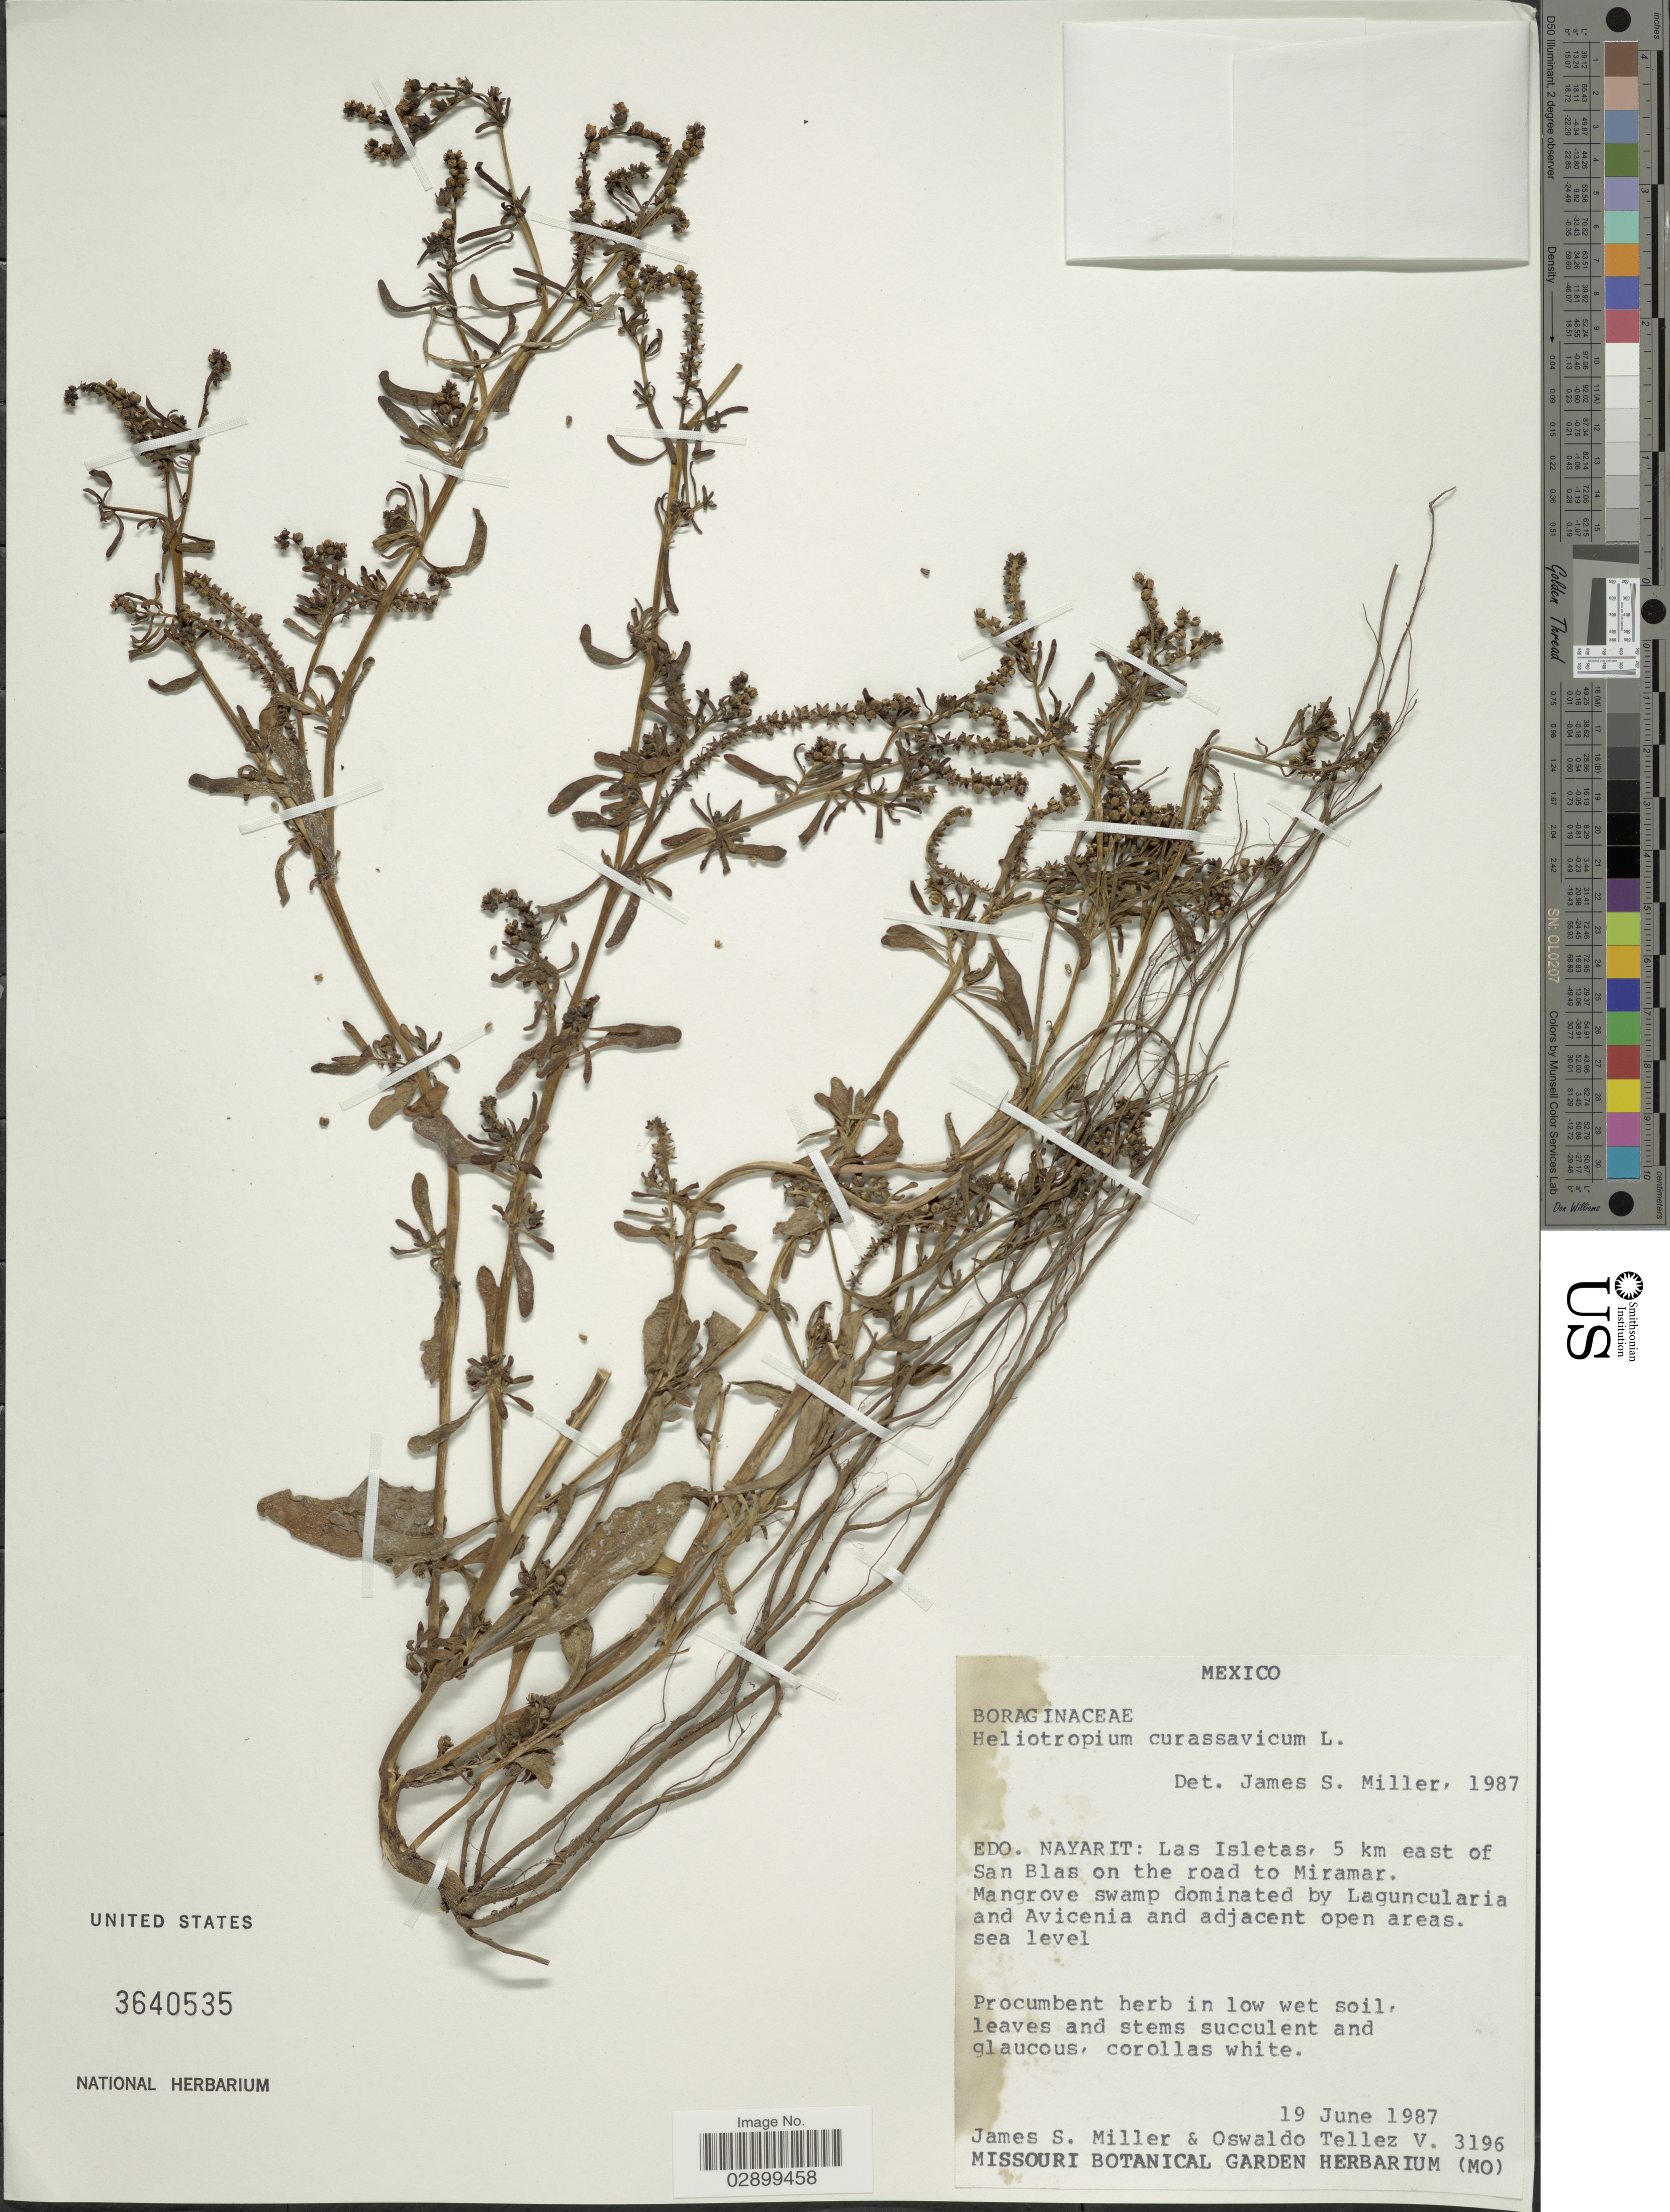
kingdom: Plantae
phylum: Tracheophyta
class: Magnoliopsida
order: Boraginales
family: Heliotropiaceae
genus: Heliotropium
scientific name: Heliotropium curassavicum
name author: L.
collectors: J. S. Miller & O. Téllez V.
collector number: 3196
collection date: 1987-06-19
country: Mexico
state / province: Nayarit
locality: Edo. Nayarit: Las Isletas, 5 km east of San Blas on the road to Miramar.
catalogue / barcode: US 3640535